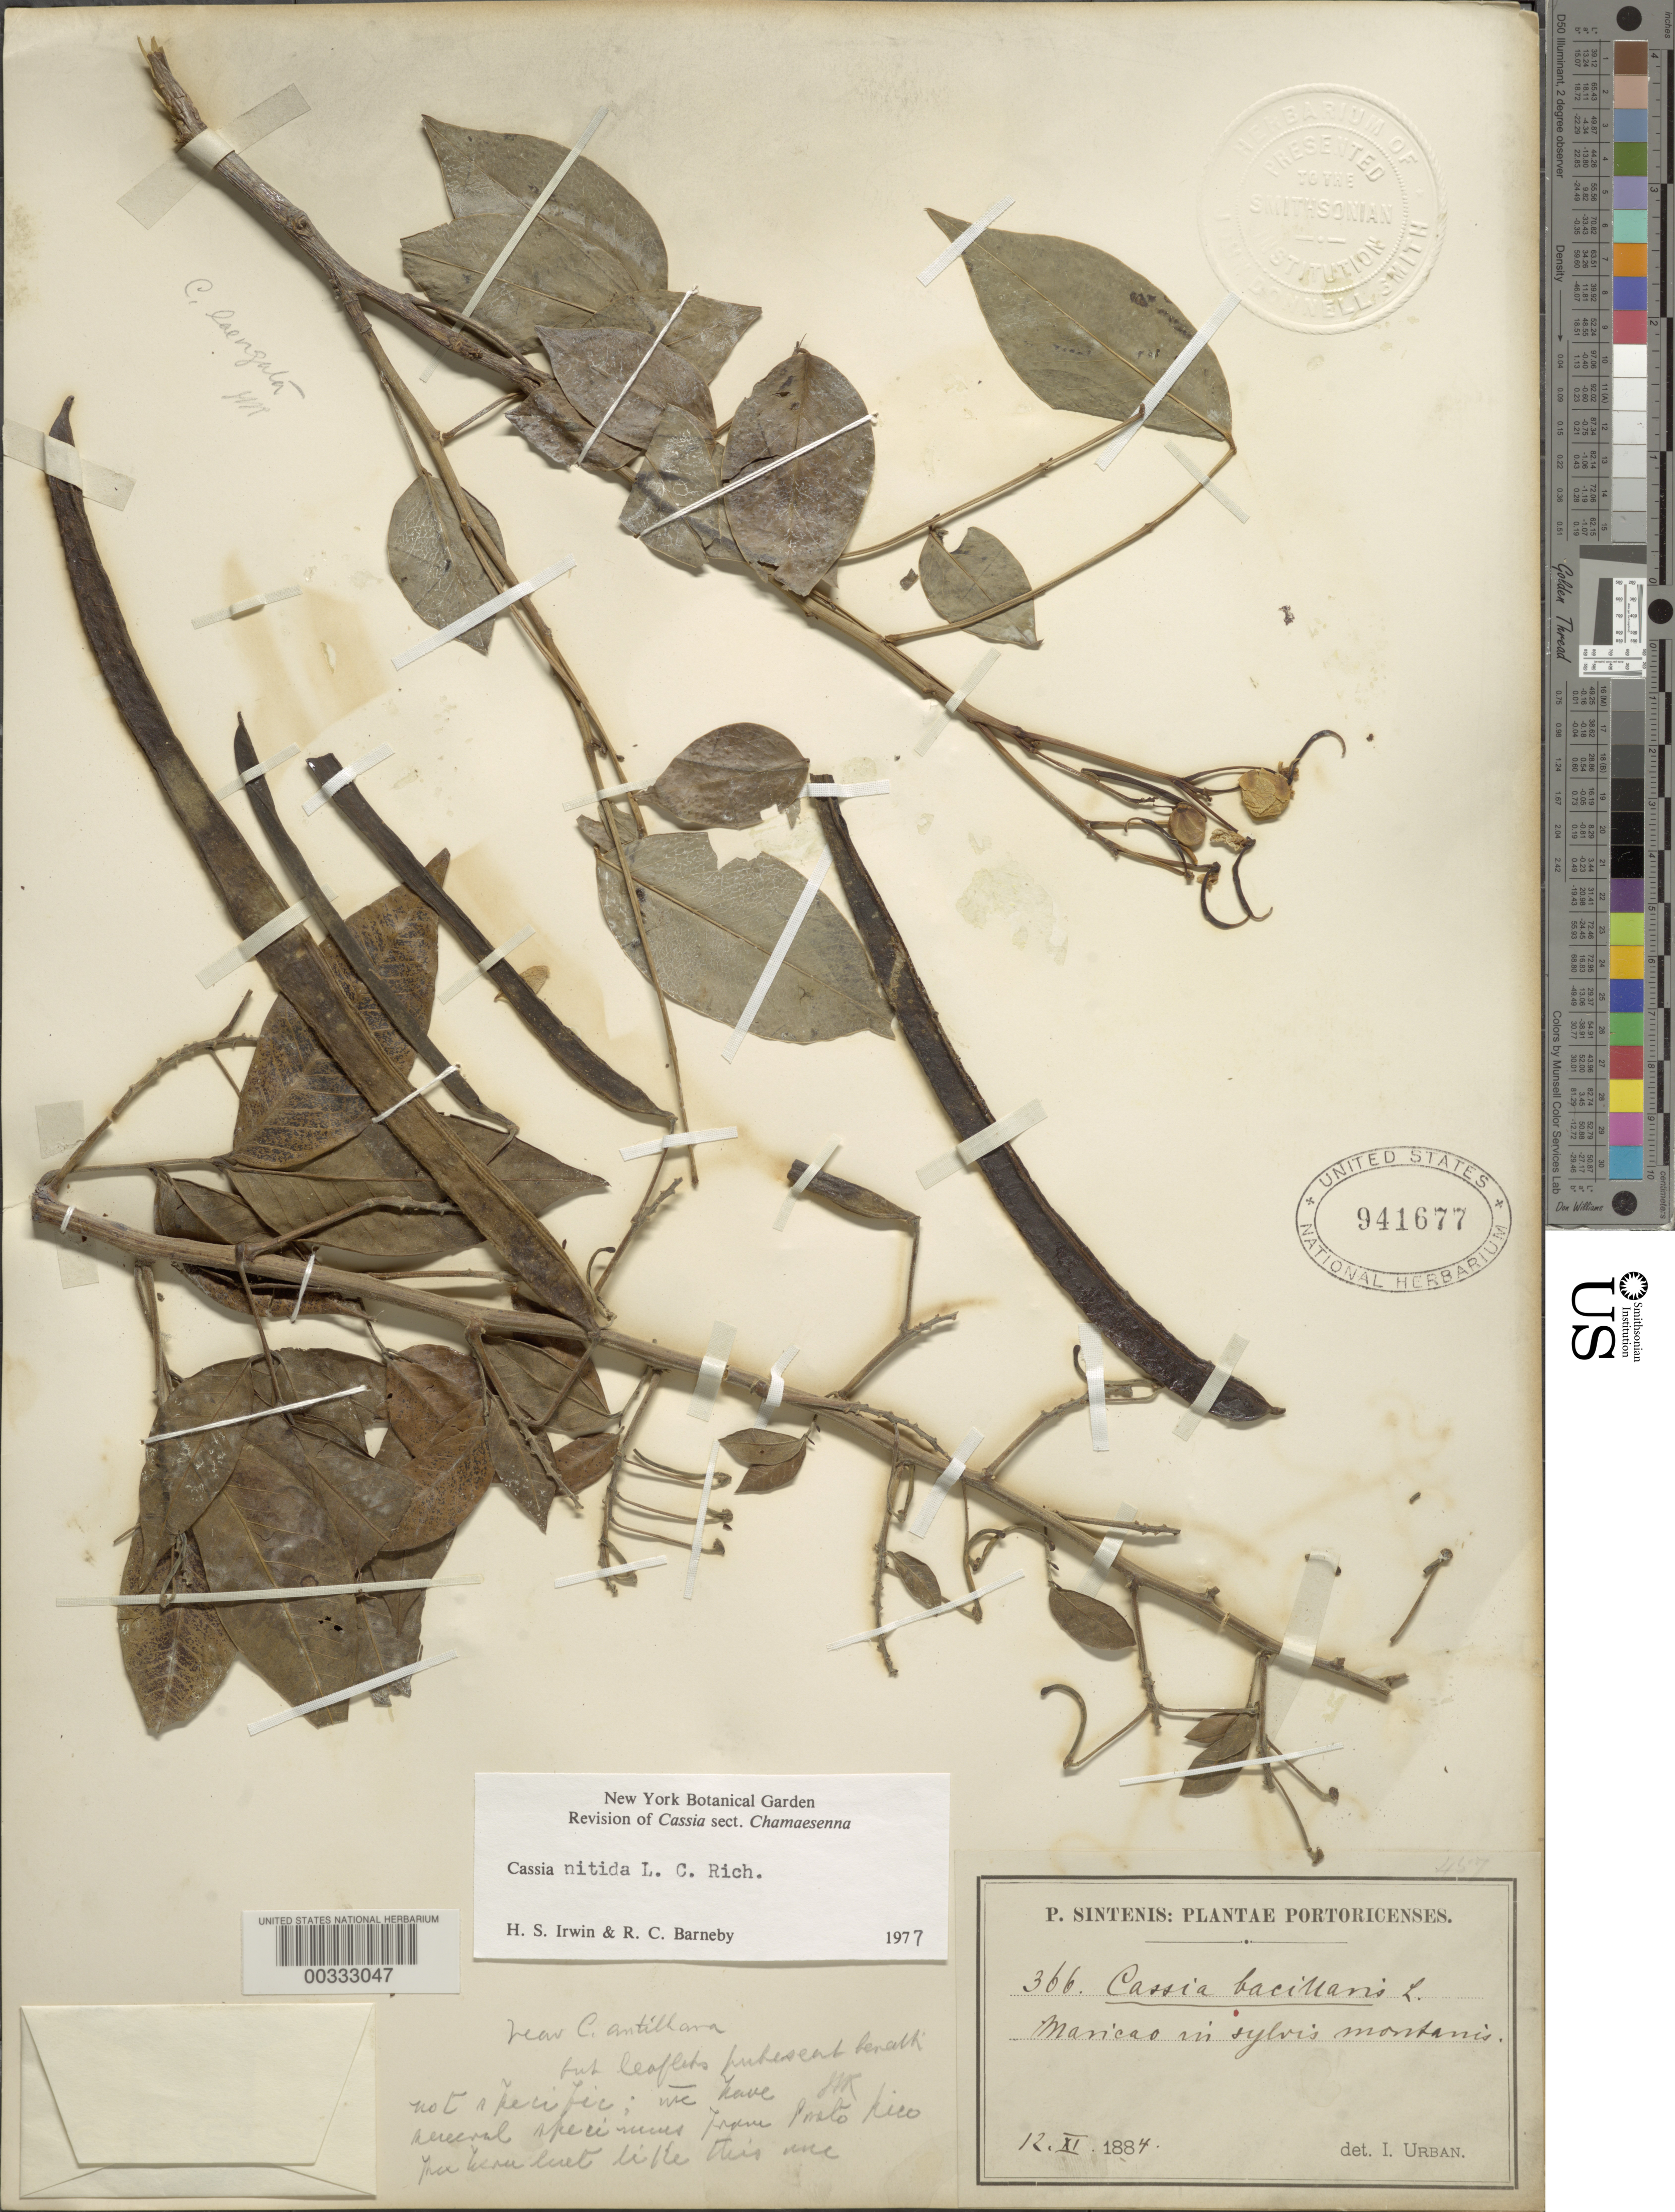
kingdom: Plantae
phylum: Tracheophyta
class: Magnoliopsida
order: Fabales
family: Fabaceae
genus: Senna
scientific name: Senna nitida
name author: (Rich.) H.S. Irwin & Barneby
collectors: P. Sintenis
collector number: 366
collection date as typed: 12 Nov 1884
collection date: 1884-11-12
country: Puerto Rico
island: Greater Antilles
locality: Maricao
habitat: Mountain forests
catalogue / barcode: US 941677